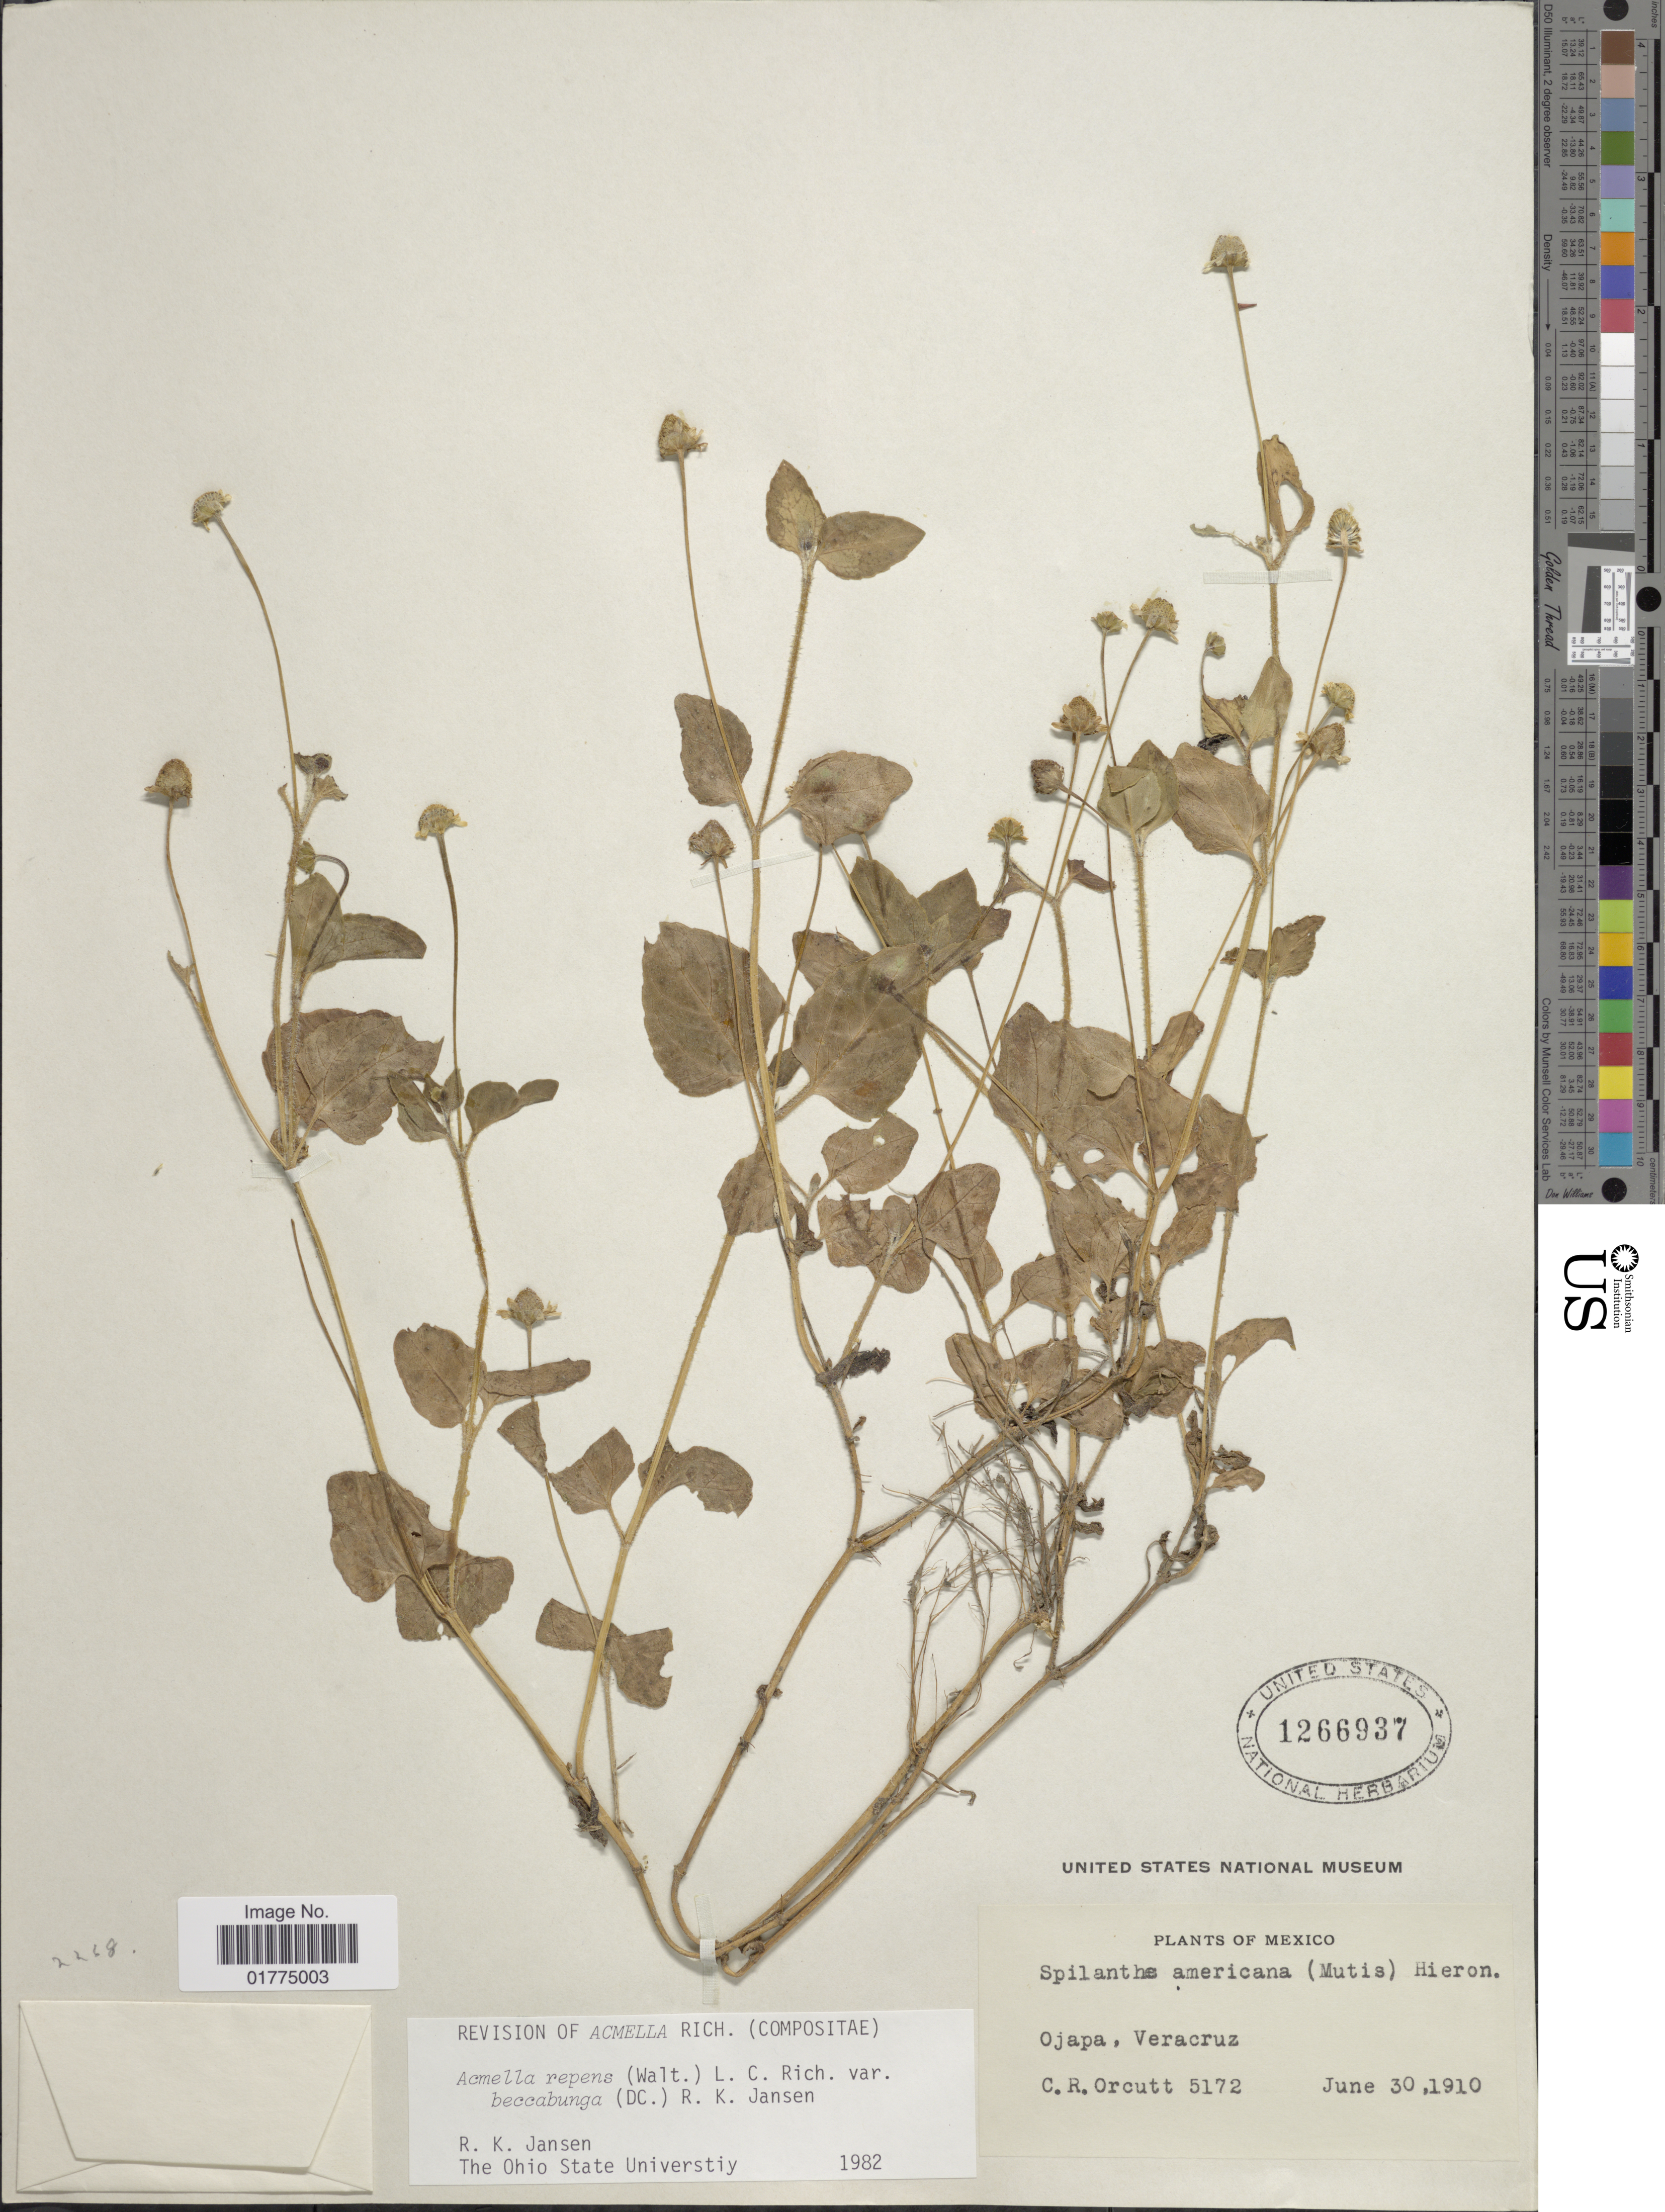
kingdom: Plantae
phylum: Tracheophyta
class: Magnoliopsida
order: Asterales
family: Asteraceae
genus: Acmella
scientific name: Acmella repens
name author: (Walter) Rich.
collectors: C. R. Orcutt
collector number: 5172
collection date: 1910-06-30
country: Mexico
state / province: Veracruz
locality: Ojapa, Veracruz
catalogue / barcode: US 1266937